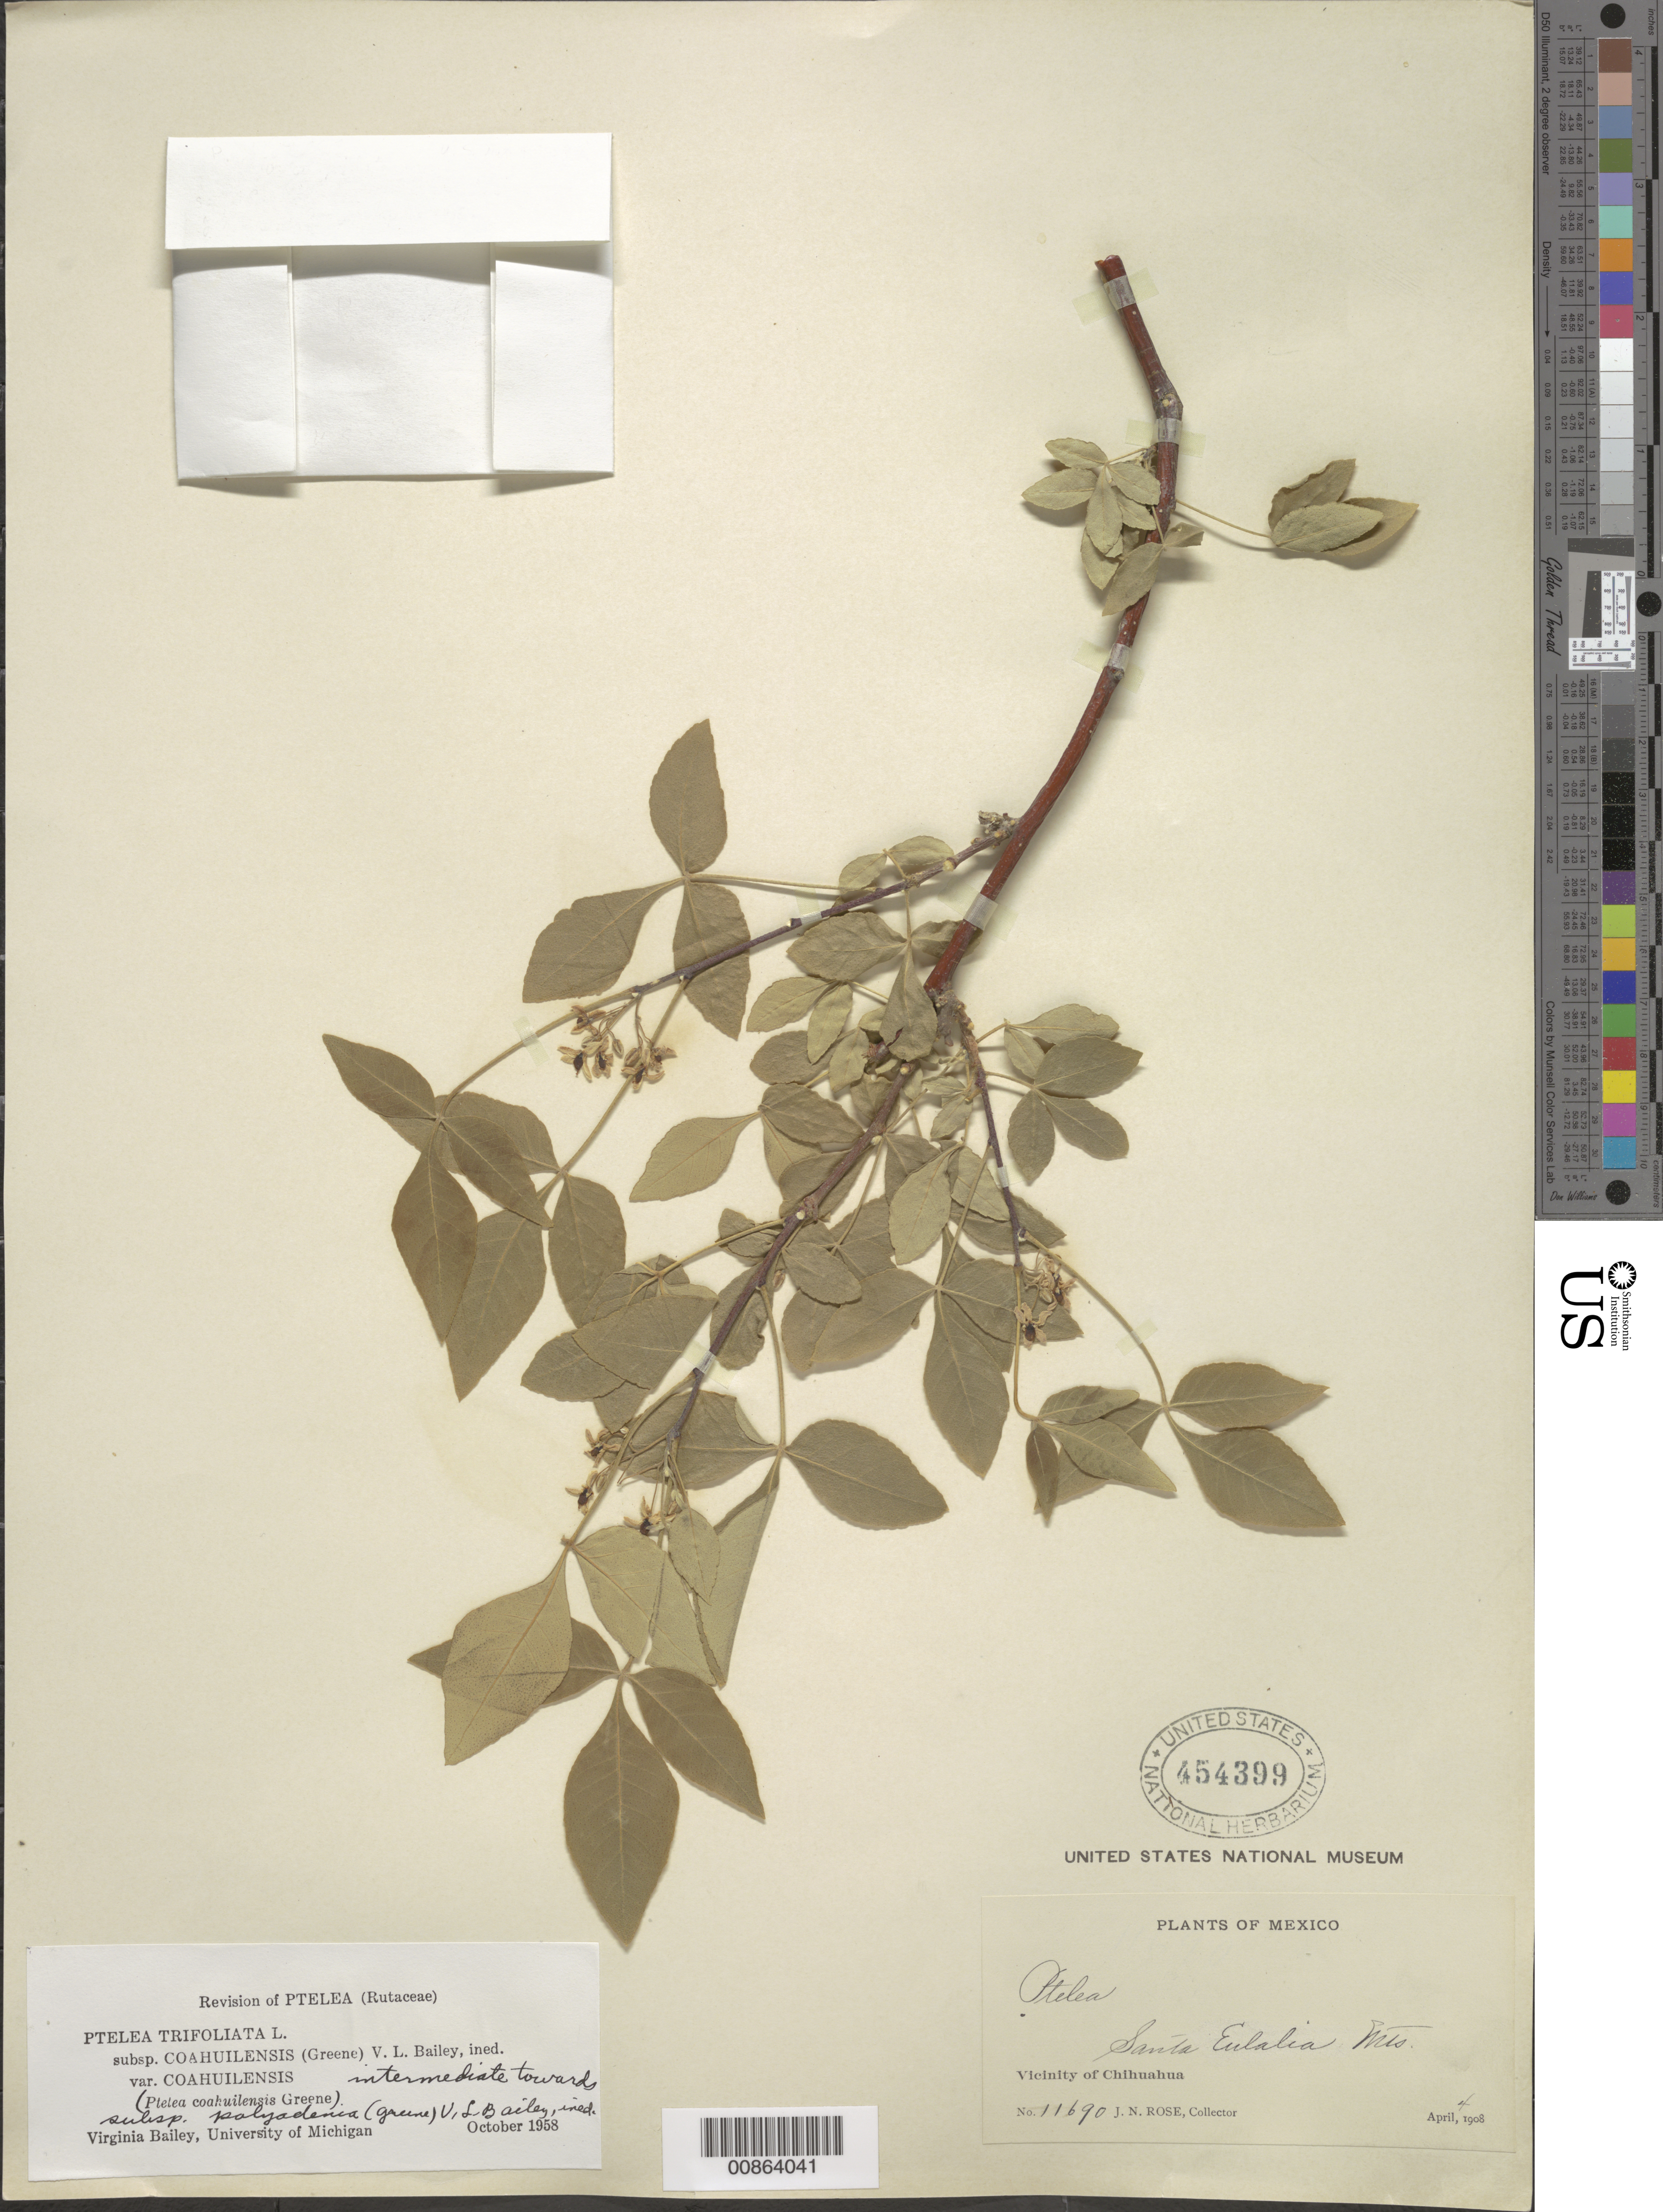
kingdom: Plantae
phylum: Tracheophyta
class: Magnoliopsida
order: Sapindales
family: Rutaceae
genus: Ptelea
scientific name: Ptelea trifoliata subsp. coahuilensis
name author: (Greene) V. L. Bailey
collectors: J. N. Rose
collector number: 11690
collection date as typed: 04 Apr 1908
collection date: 1908-04-04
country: Mexico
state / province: Chihuahua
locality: Santa Eulalia Mts., vicinity of Chihuahua.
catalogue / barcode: US 454399